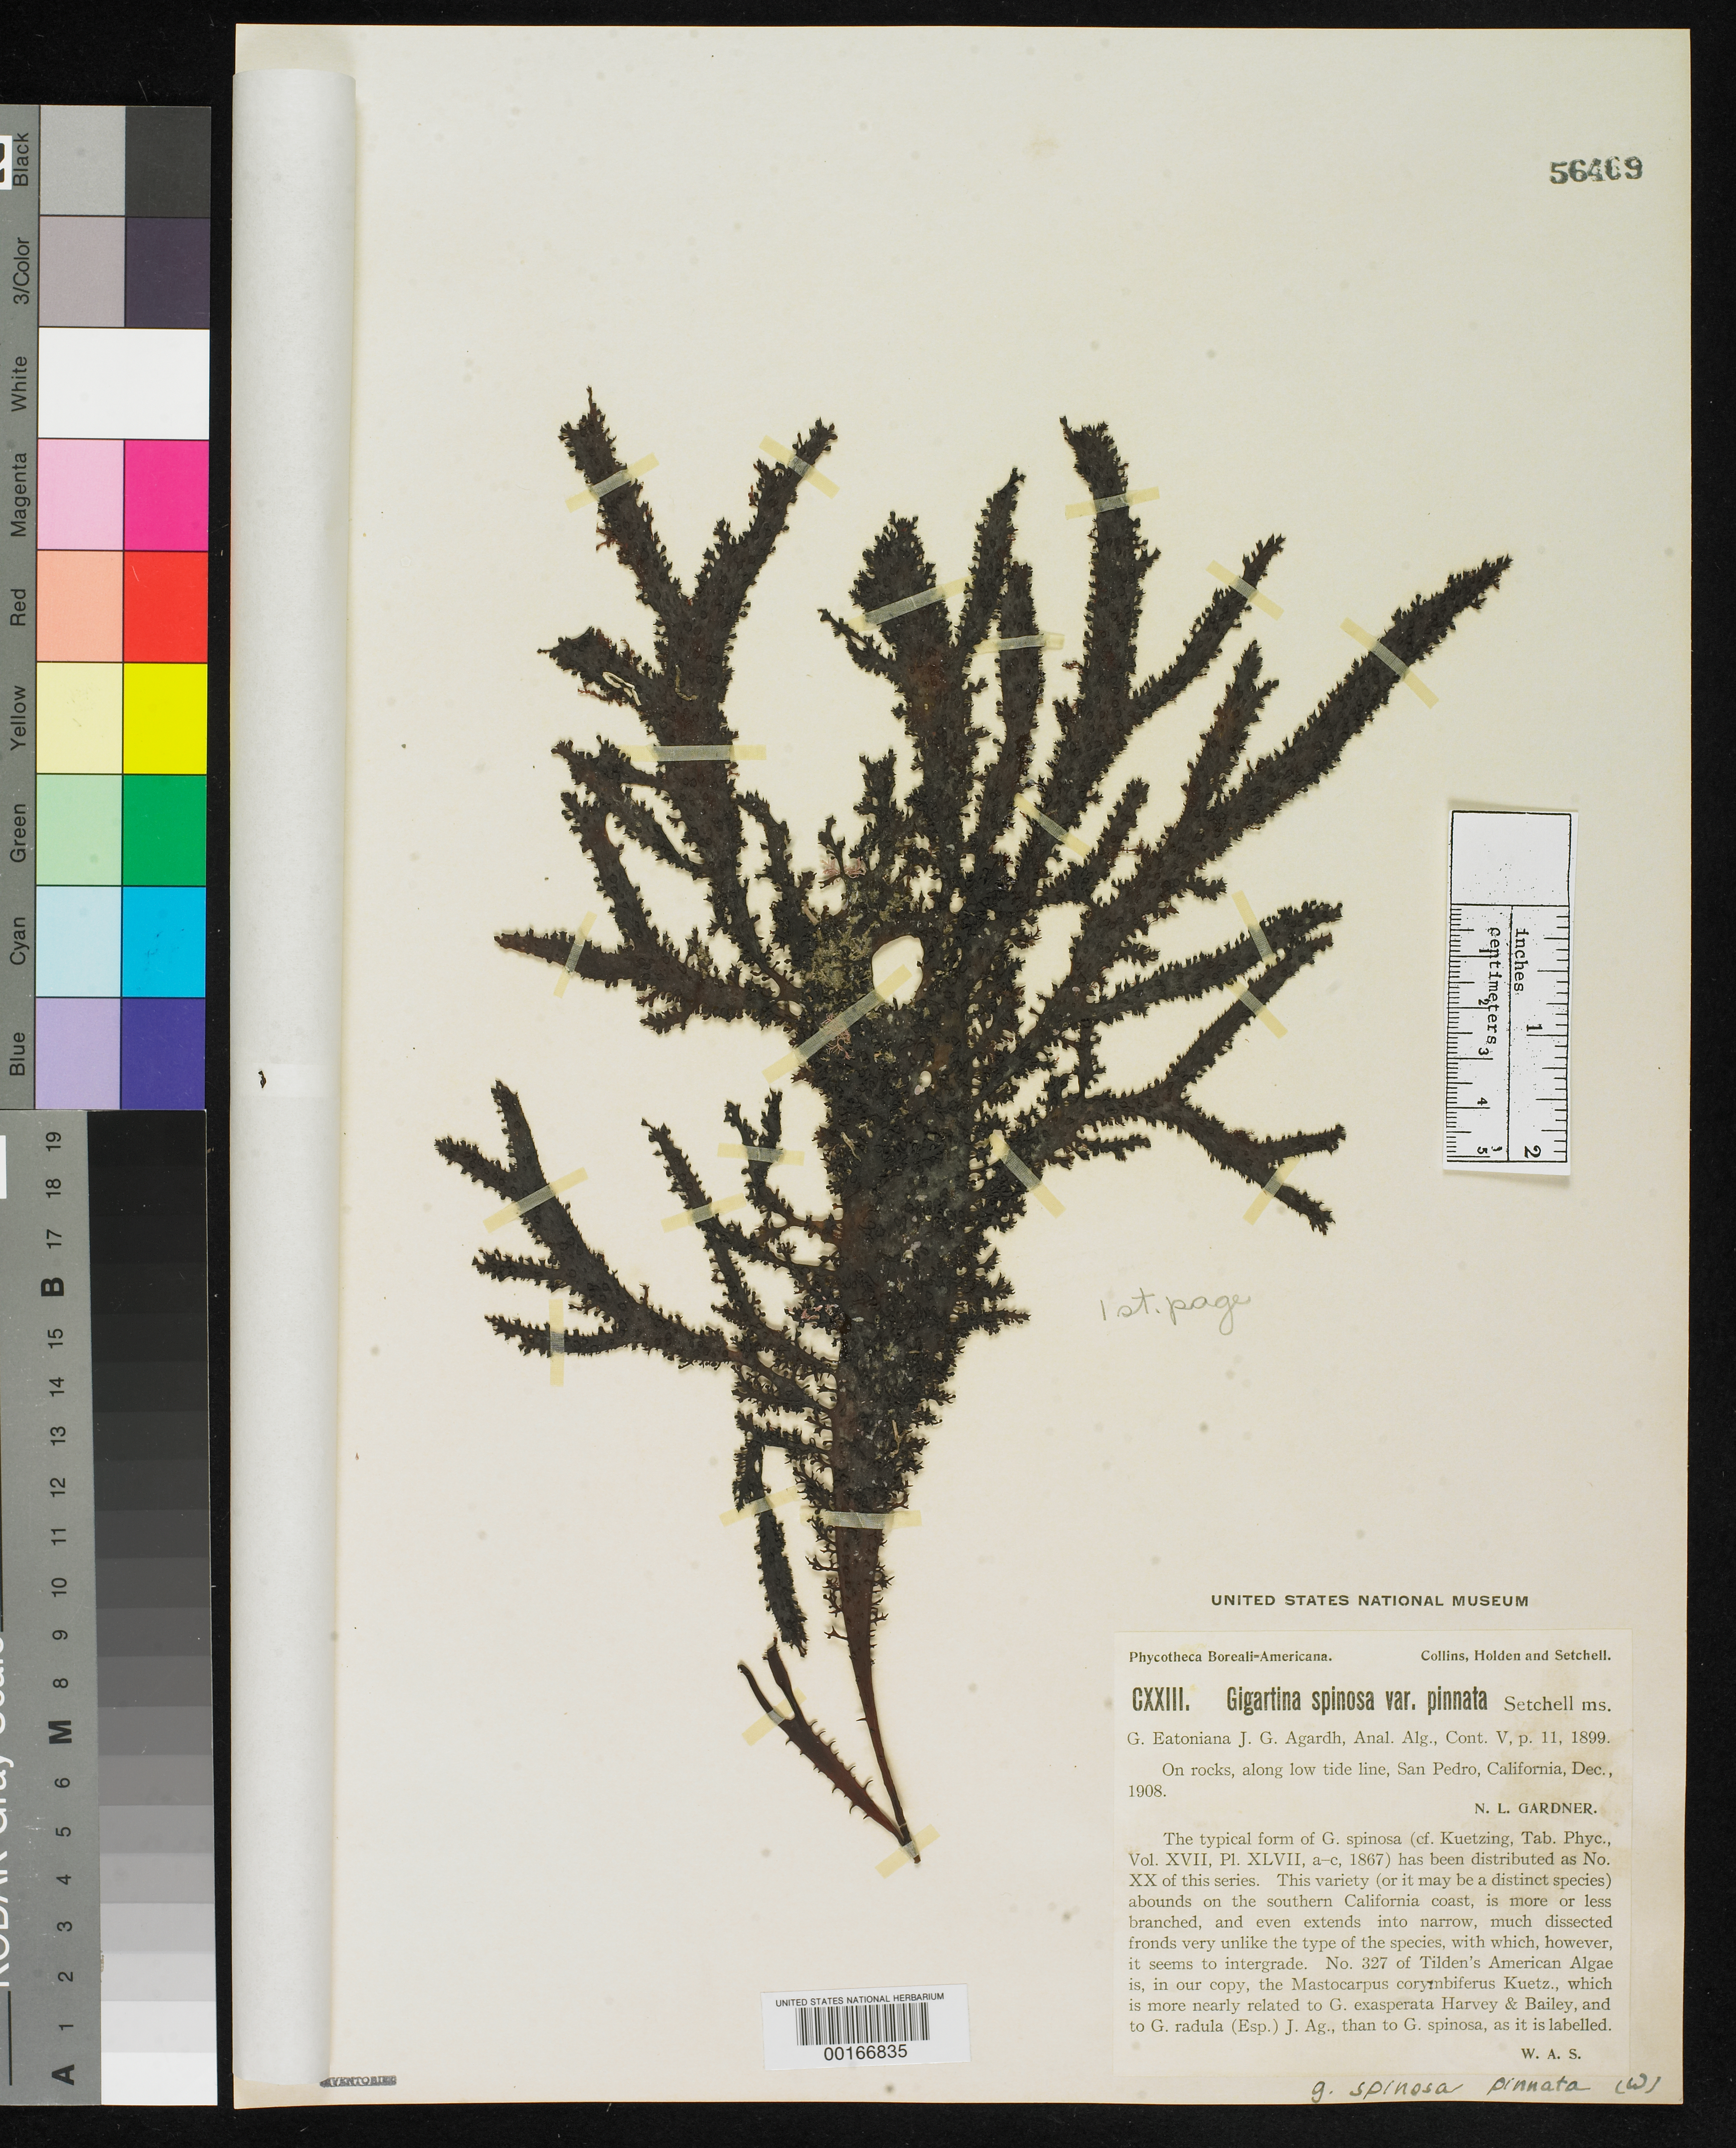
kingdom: Plantae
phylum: Rhodophyta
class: Florideophyceae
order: Gigartinales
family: Gigartinaceae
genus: Gigartina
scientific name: Gigartina spinosa var. pinnata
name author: Setch. in Collins et al.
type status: Isotype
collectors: N. Gardner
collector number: PB-A CXXIII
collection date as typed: Dec 1908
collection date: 1908-12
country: United States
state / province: California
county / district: Los Angeles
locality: San Pedro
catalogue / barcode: US 56469